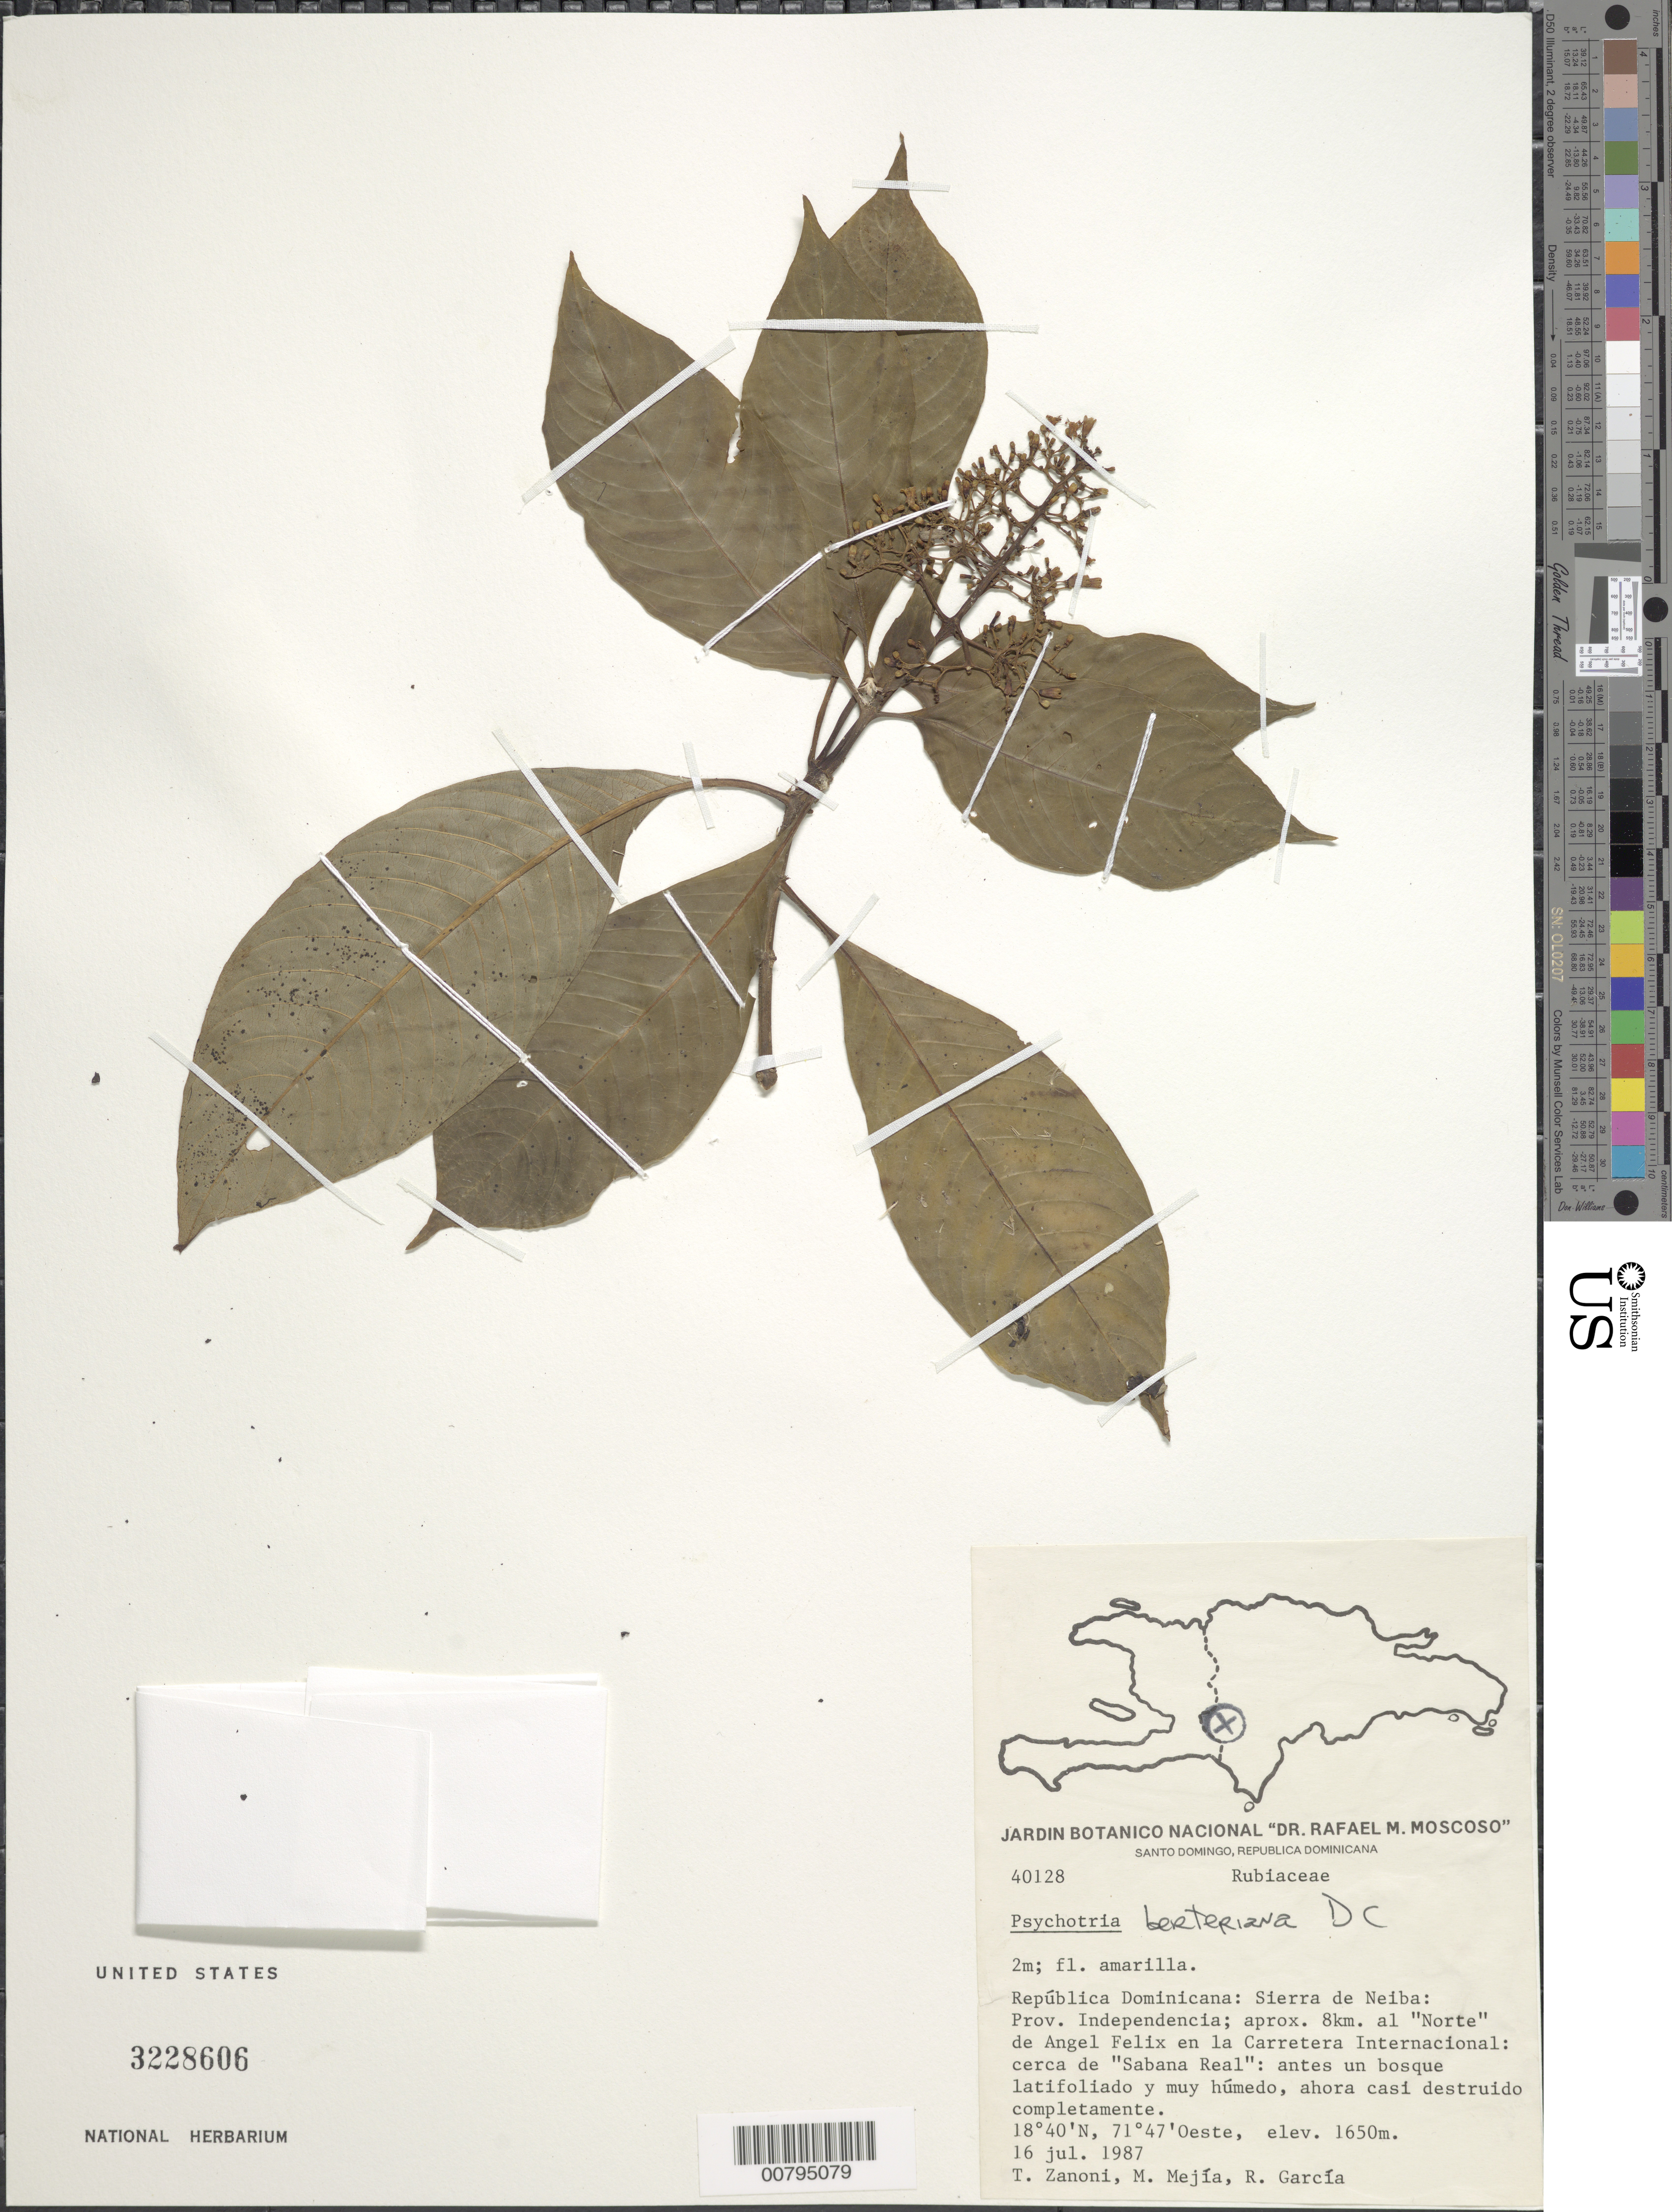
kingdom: Plantae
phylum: Tracheophyta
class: Magnoliopsida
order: Gentianales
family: Rubiaceae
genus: Psychotria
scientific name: Psychotria berteroana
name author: DC.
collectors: T. A. Zanoni, M. M. Mejía & R. Garcia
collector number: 40128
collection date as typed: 16 Jul 1987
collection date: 1987-07-16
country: Dominican Republic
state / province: Independencia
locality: Sierra de Neiba: approx. 8 km al "Norte" de Angel Felix en la Carretera Internacional: cera de "Sabana Reeeeeal"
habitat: Antes un bosque latifoliado y muy humedo, ahora casi destruido completamente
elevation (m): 1650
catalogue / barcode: US 3228606